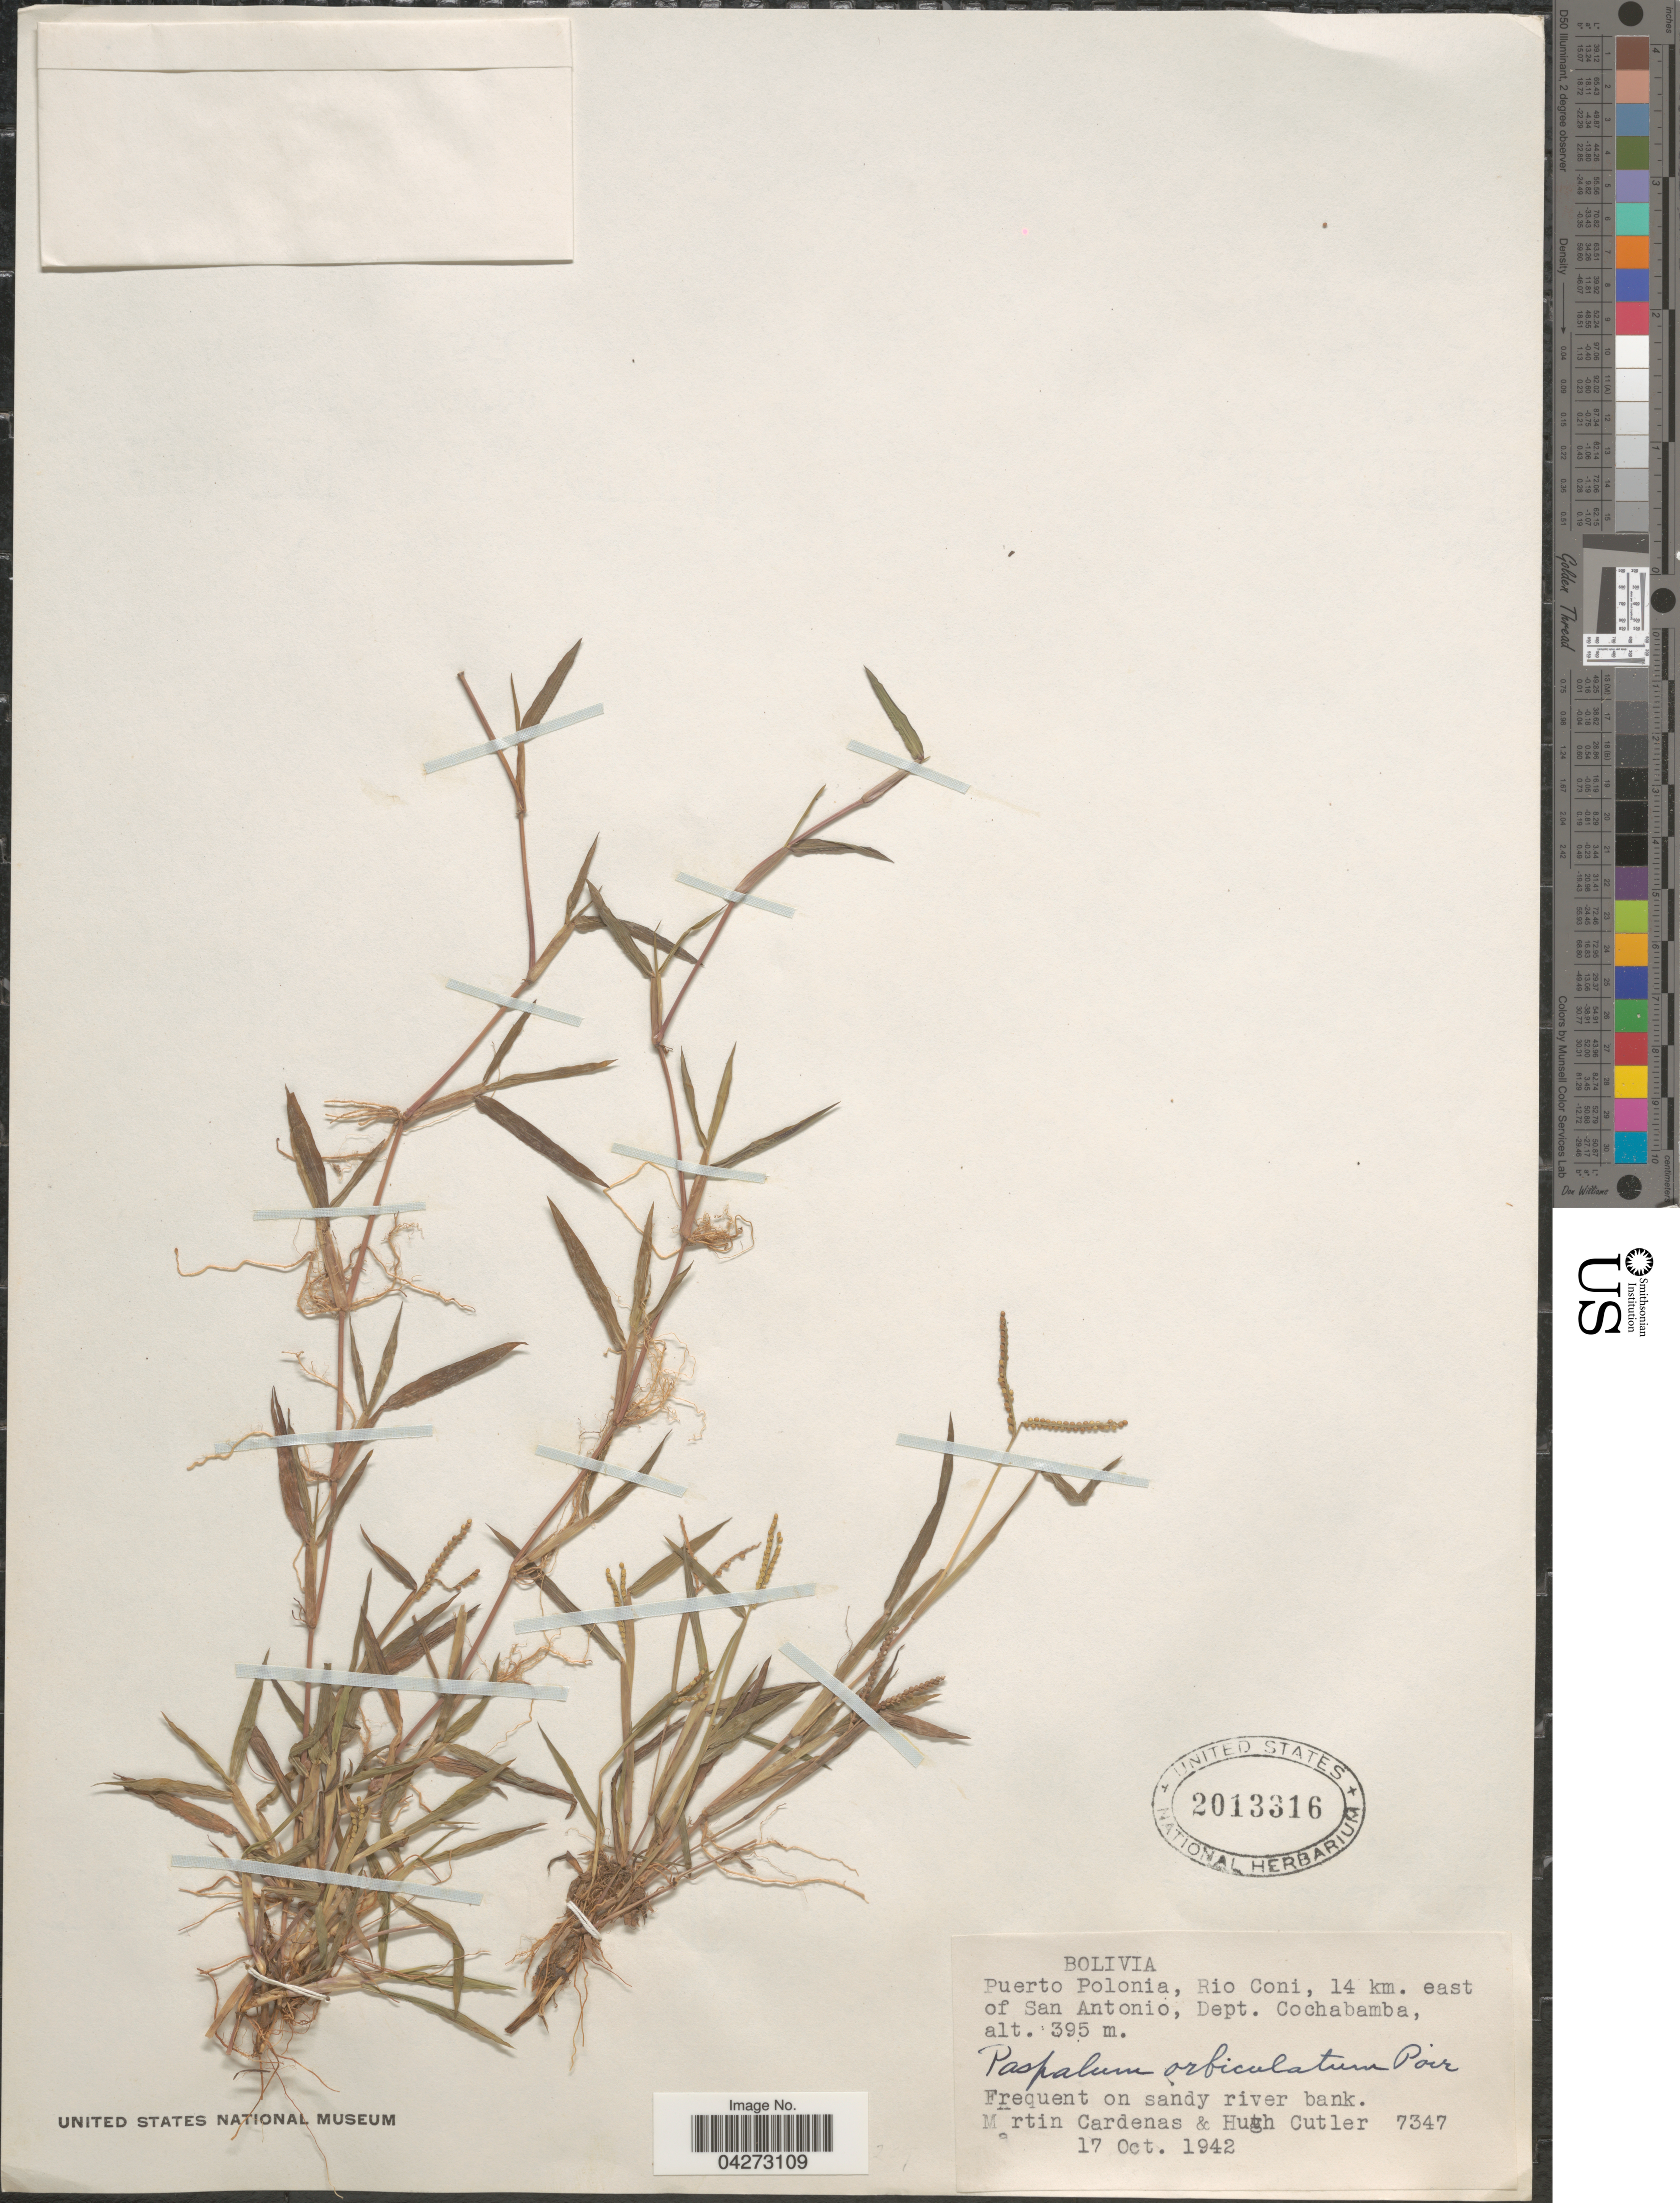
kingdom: Plantae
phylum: Tracheophyta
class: Liliopsida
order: Poales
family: Poaceae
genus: Paspalum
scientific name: Paspalum orbiculatum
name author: Poir.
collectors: M. Cárdenas & H. C. Cutler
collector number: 7347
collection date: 1942-10-17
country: Bolivia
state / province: Cochabamba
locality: Puerto Polonia, Rio Coni, 14 km. east of San Antonio, Dept. Cochabamba.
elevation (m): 395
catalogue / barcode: US 2013316